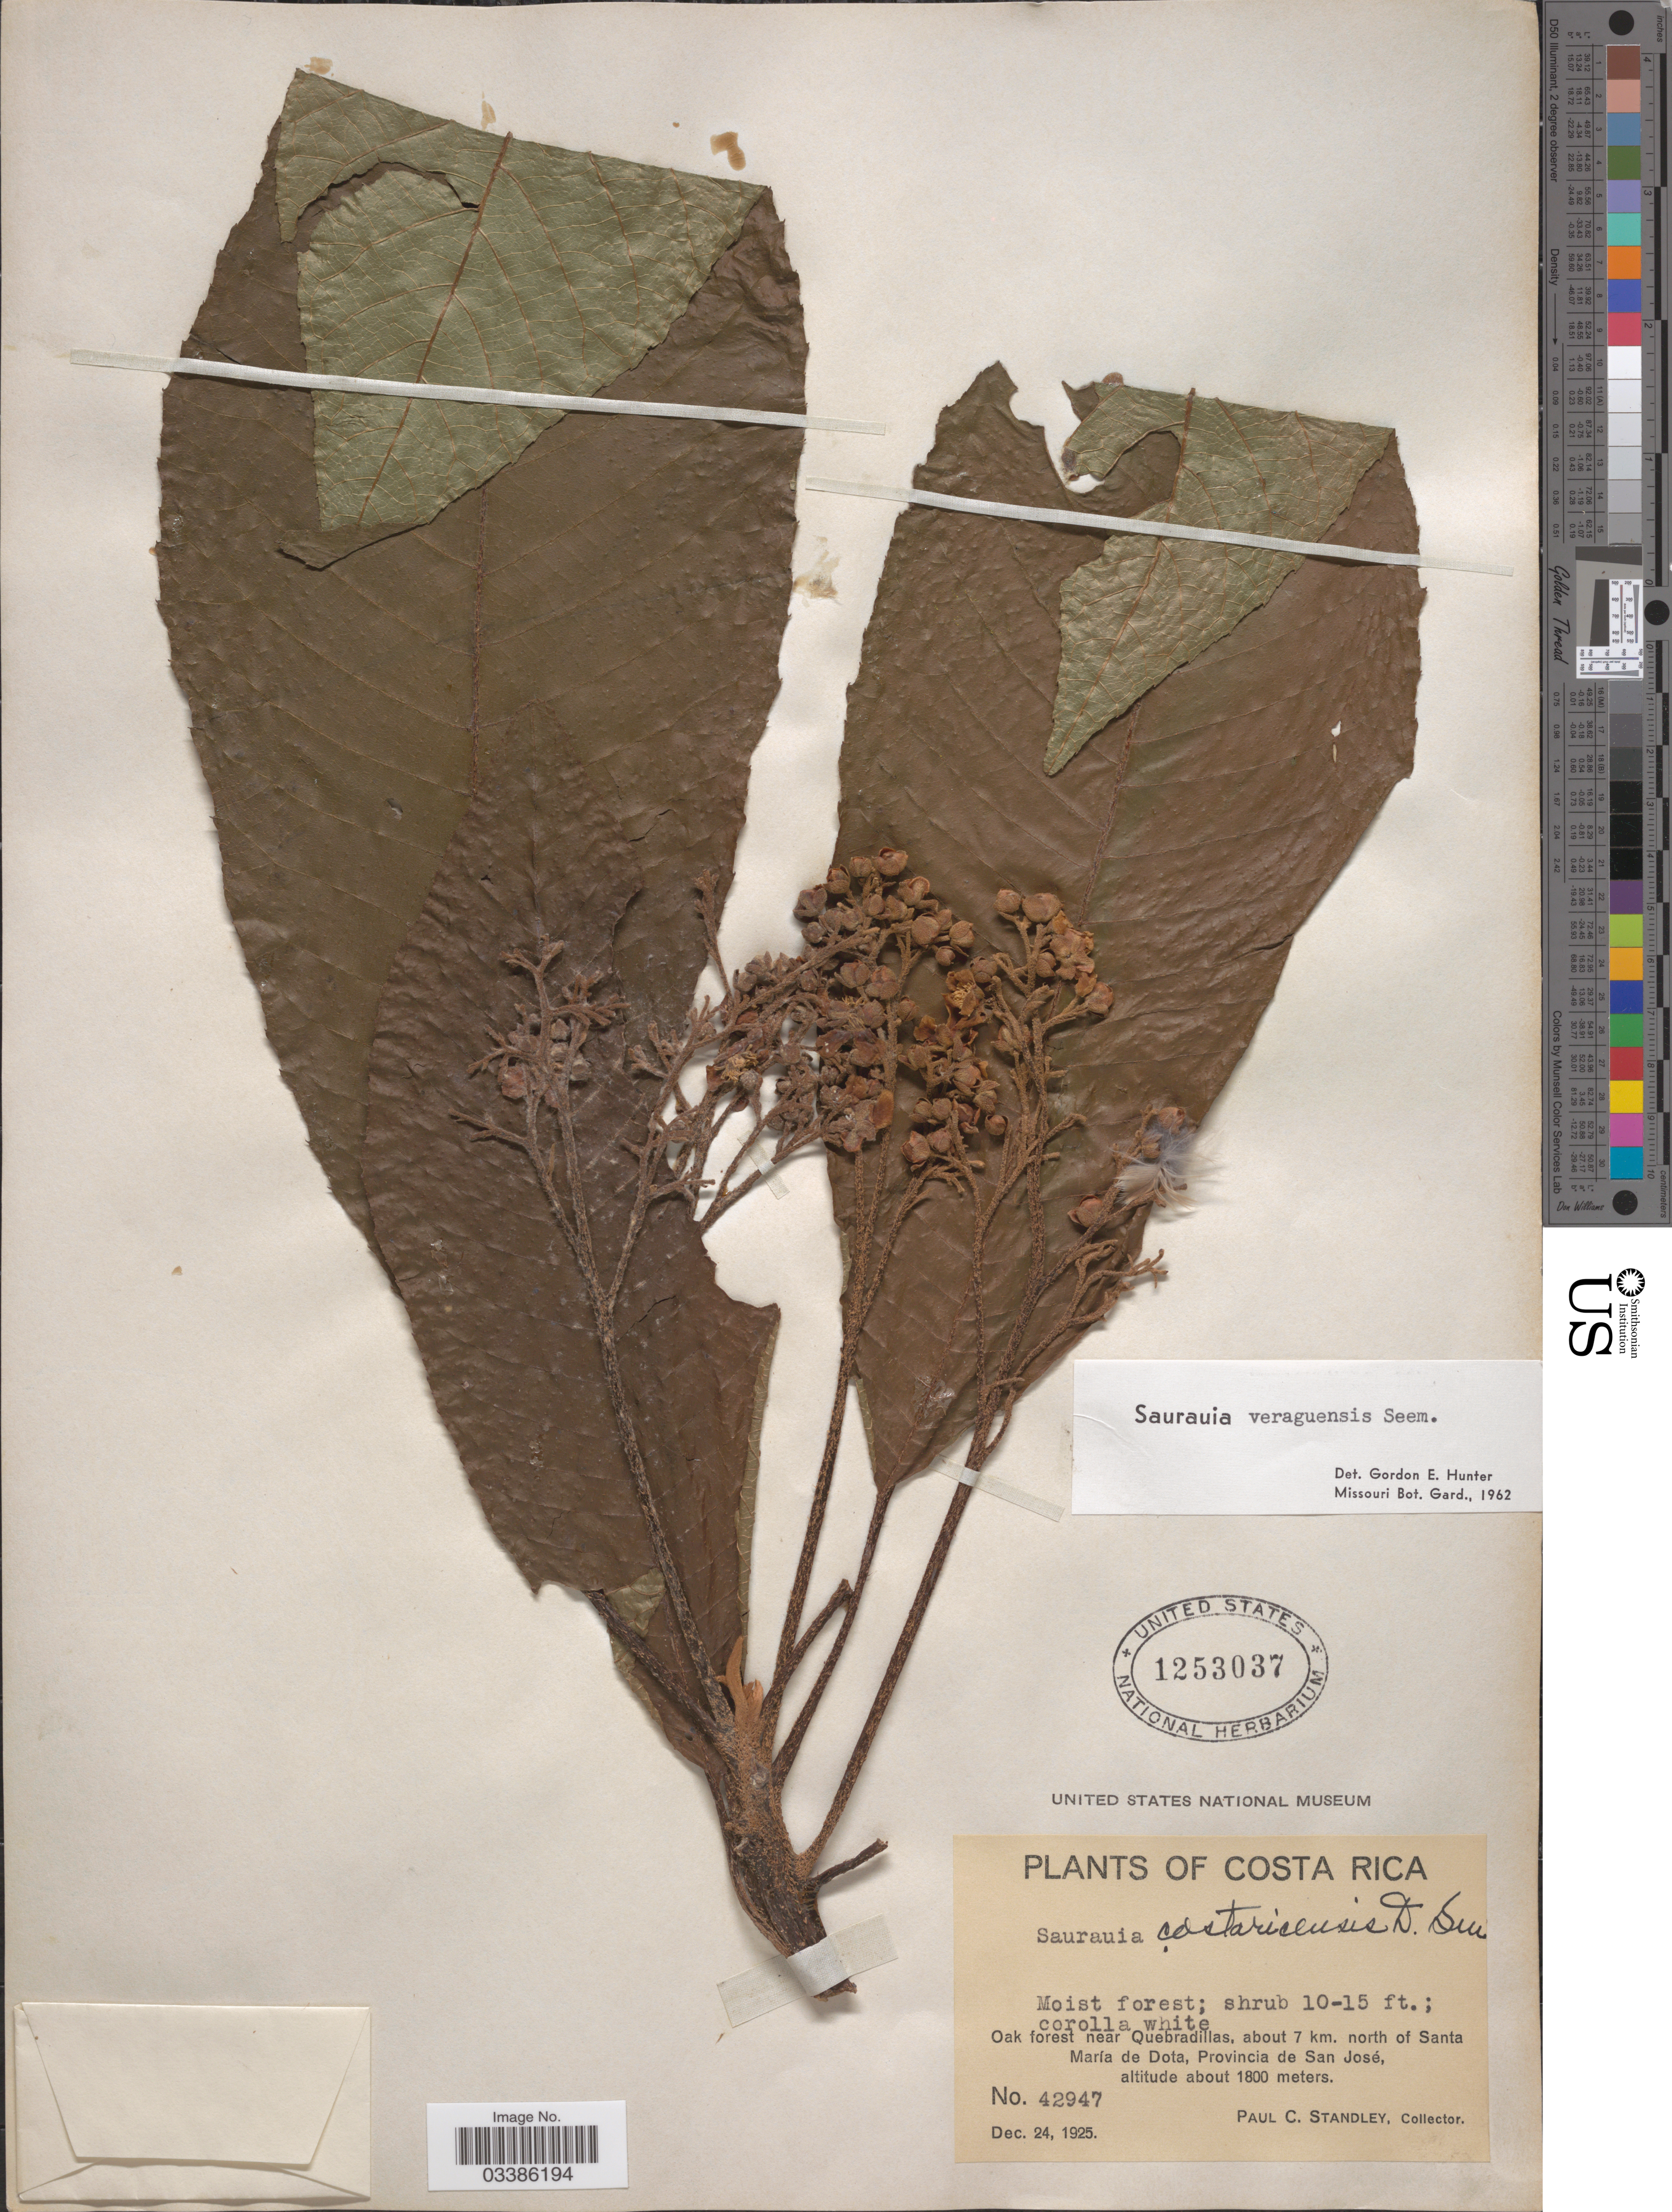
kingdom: Plantae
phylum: Tracheophyta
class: Magnoliopsida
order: Ericales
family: Actinidiaceae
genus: Saurauia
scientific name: Saurauia veraguasensis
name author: Seem.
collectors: P. C. Standley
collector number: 42947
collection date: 1925-12-24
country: Costa Rica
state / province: San José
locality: Oak forest near Quebradillas, about 7 km. north of Santa María de Dota.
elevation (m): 1800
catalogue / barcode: US 1253037